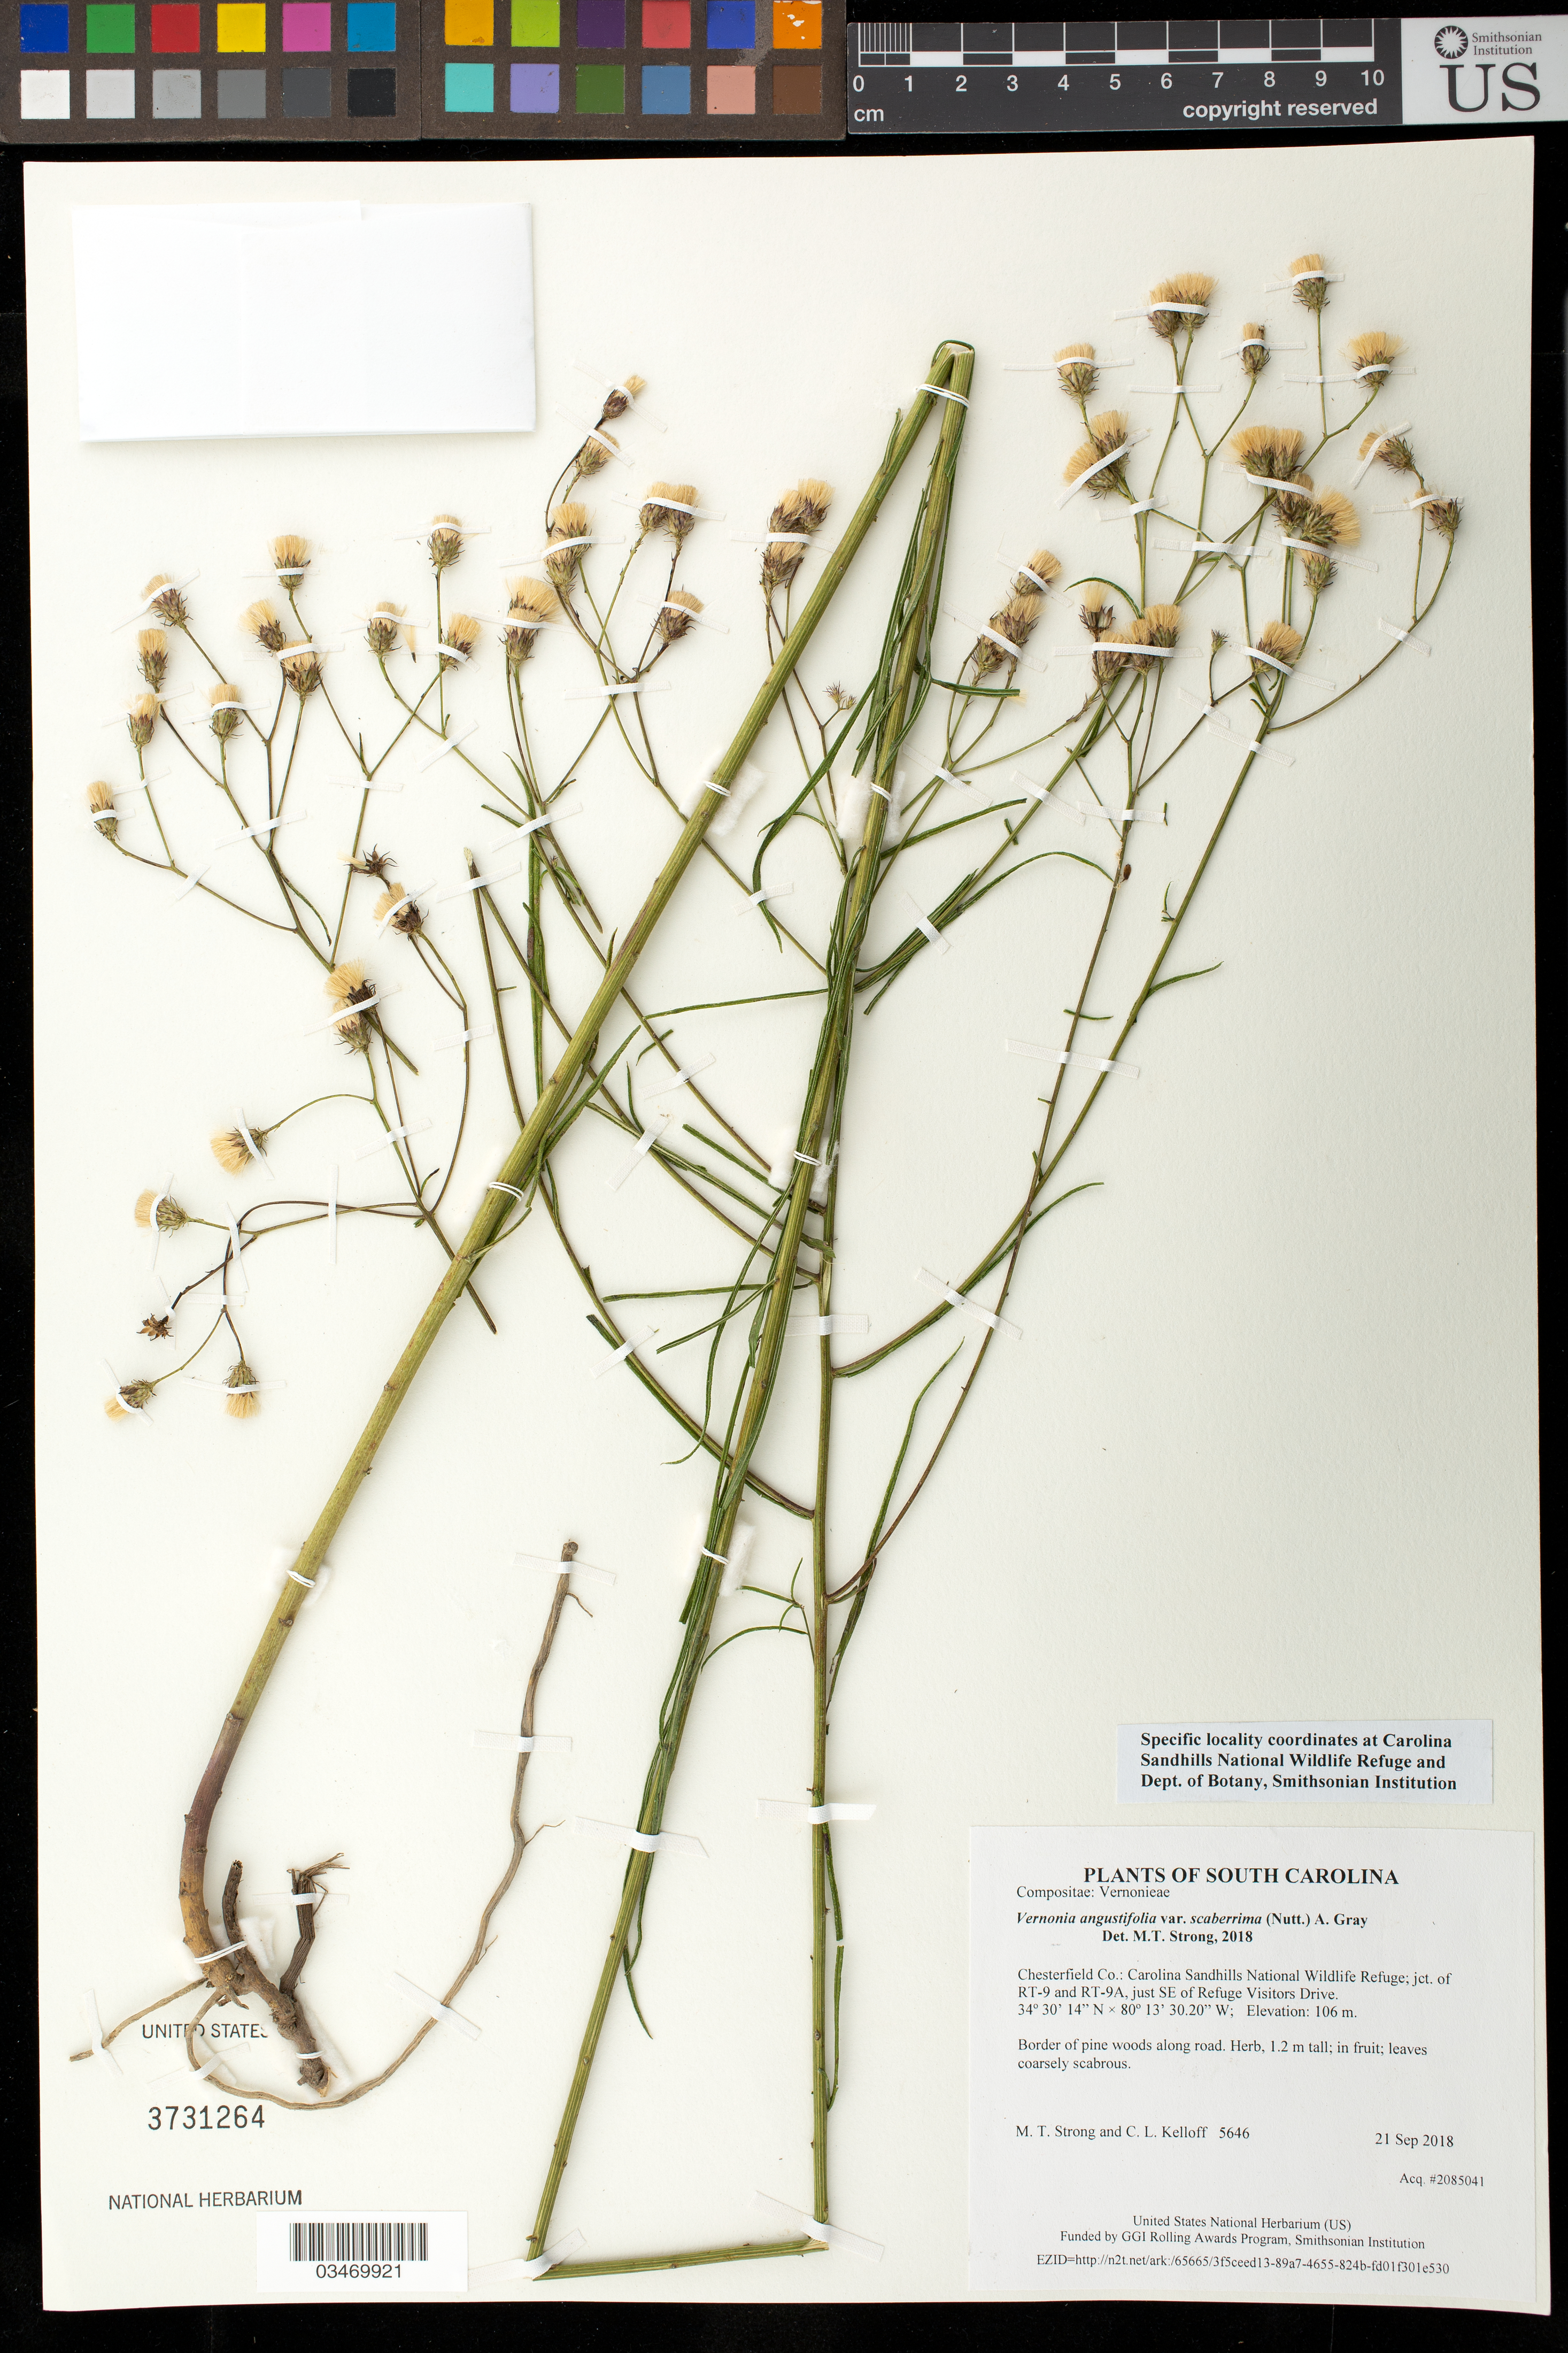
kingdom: Plantae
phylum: Tracheophyta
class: Magnoliopsida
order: Asterales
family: Asteraceae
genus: Vernonia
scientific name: Vernonia angustifolia var. scaberrima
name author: (Nutt.) A. Gray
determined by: Strong, M. T., (US), Smithsonian Institution - National Museum of Natural History (UNITED STATES)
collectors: M. T. Strong & C. L. Kelloff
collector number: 5646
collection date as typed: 21 Sep 2018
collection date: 2018-09-21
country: United States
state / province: South Carolina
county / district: Chesterfield Co.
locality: Carolina Sandhills National Wildlife Refuge; jct. of RT-9 and RT-9A, just SE of Refuge Visitors Drive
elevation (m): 106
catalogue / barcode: US 3731264